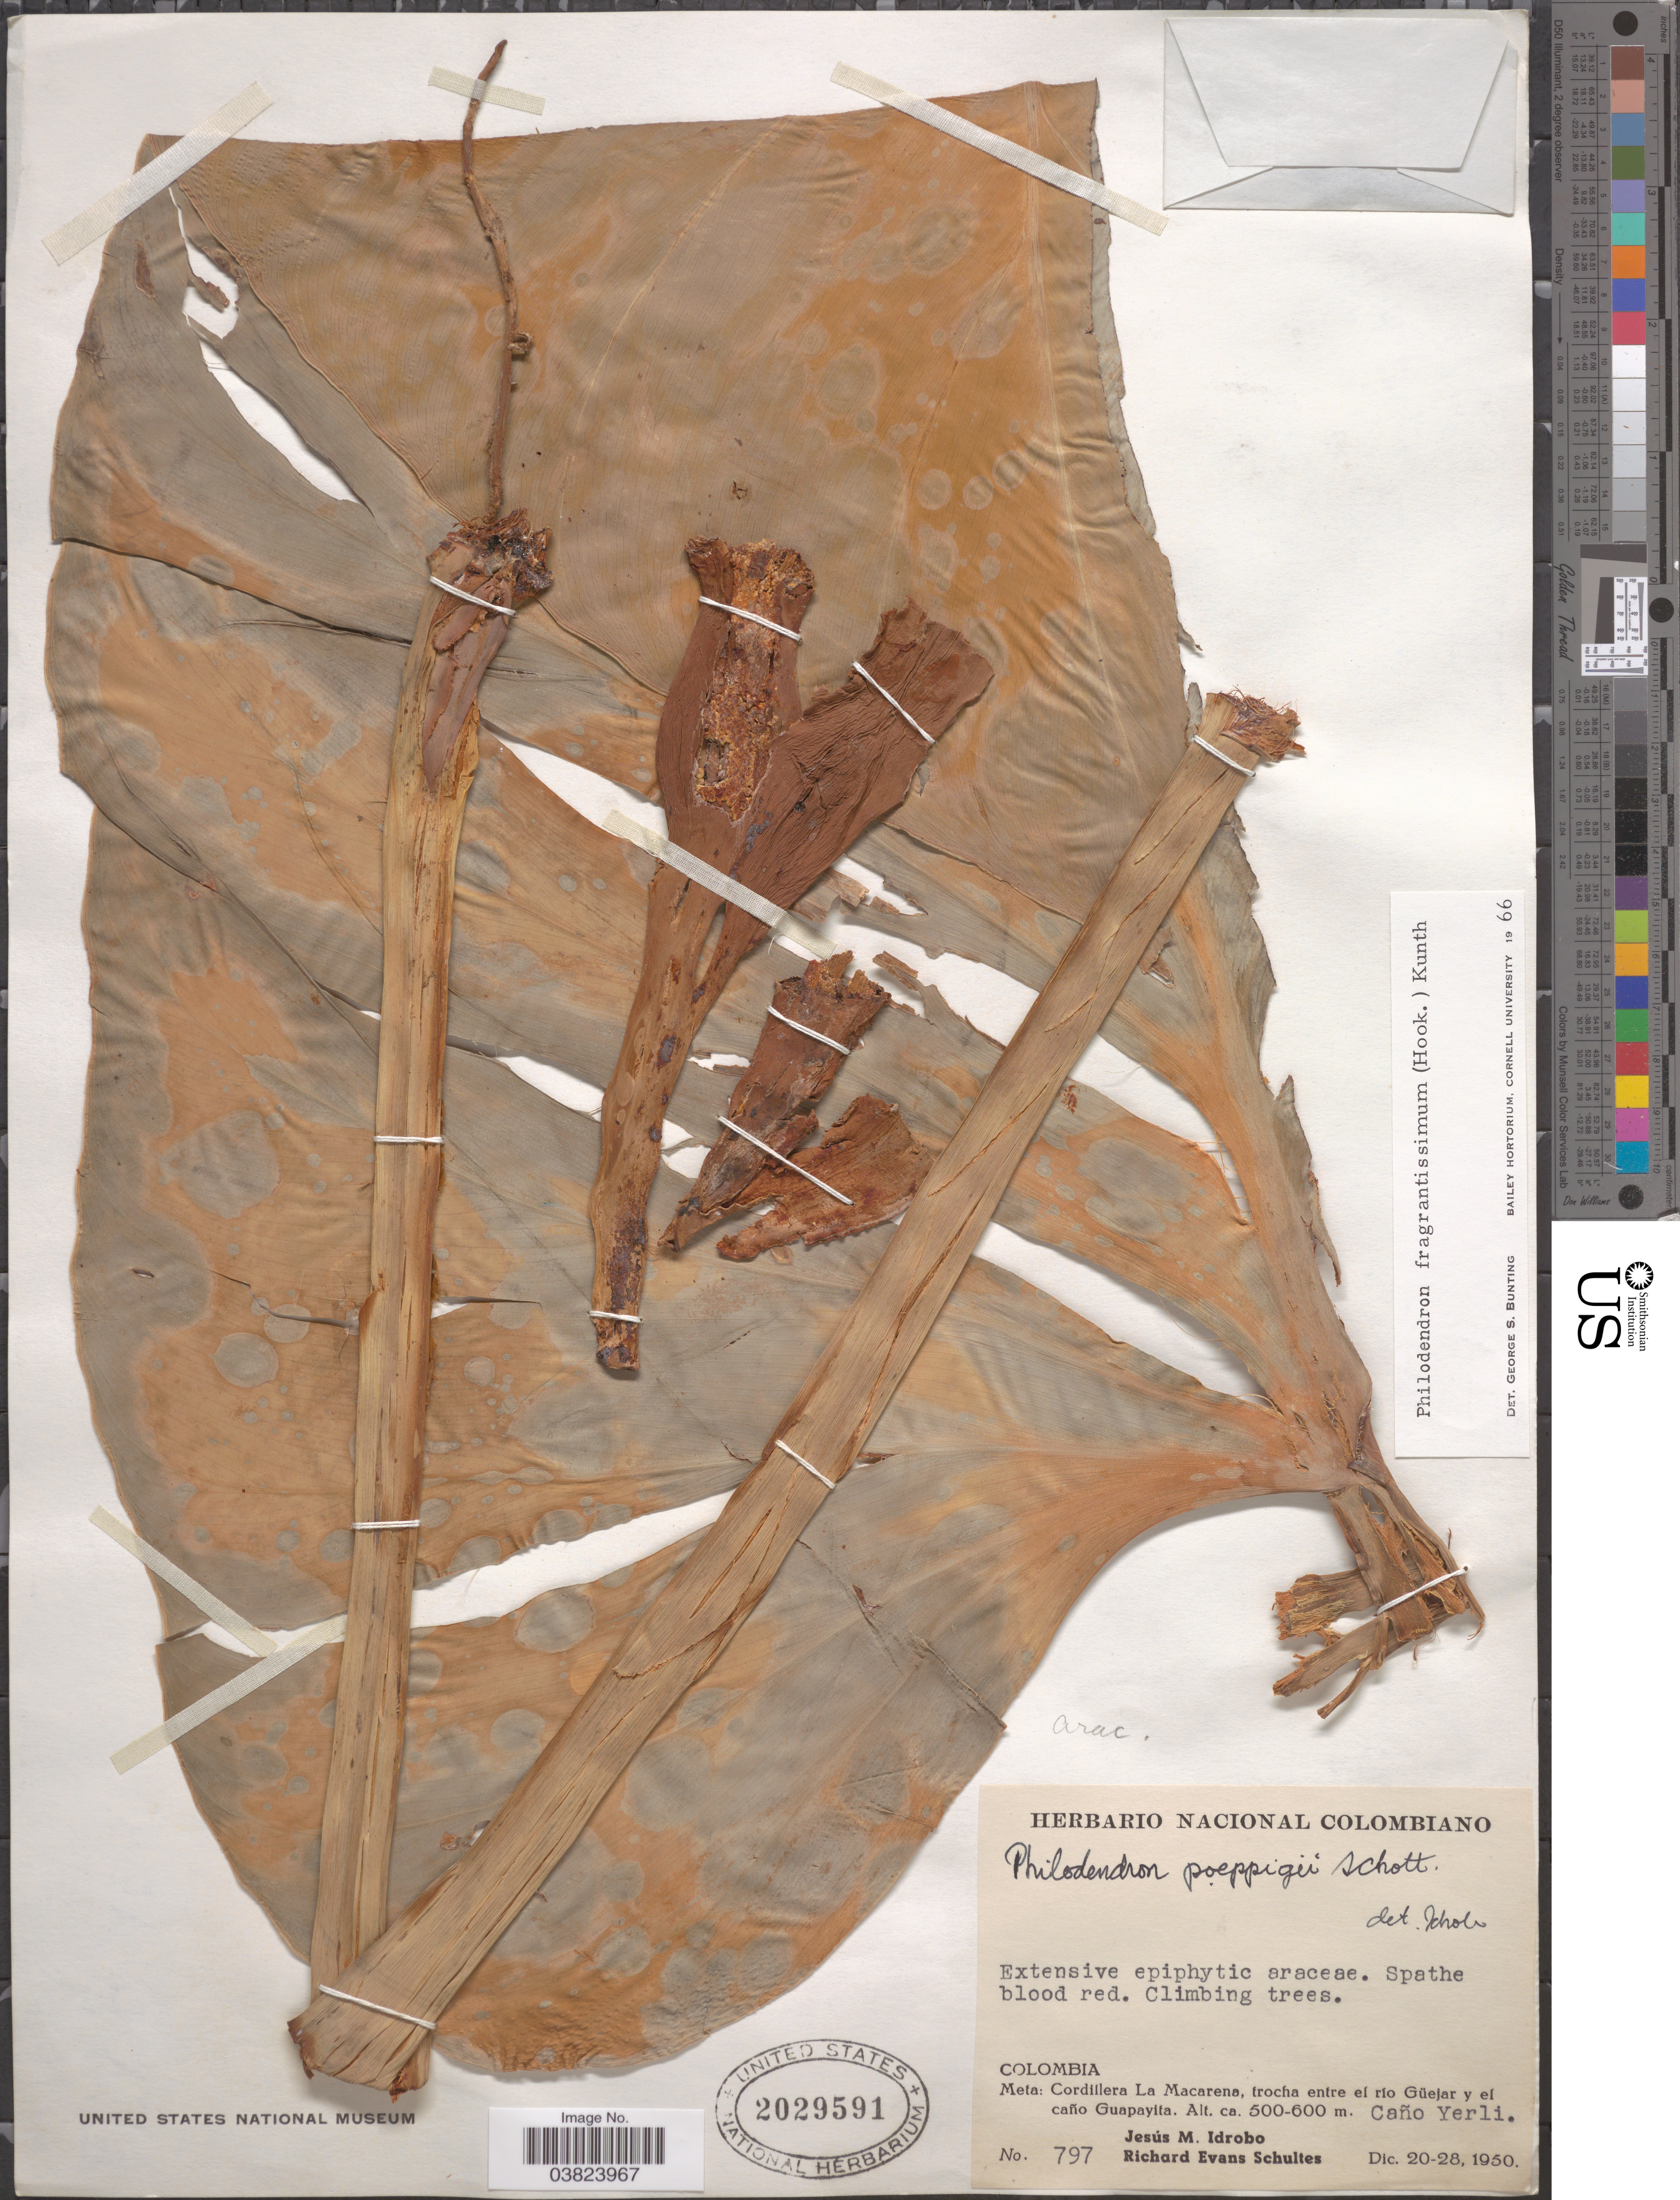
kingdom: Plantae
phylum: Tracheophyta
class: Liliopsida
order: Alismatales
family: Araceae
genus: Philodendron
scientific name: Philodendron fragrantissimum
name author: (G. Don) Kunth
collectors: J. M. Idrobo & R. E. Schultes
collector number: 797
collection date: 1950-12-20/1950-12-28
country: Colombia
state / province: Meta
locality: Cordillera La Macarena, trocha entre el río GÝejar y el caño Gua [ayita. Caño Yerli.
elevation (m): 500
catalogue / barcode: US 2029591